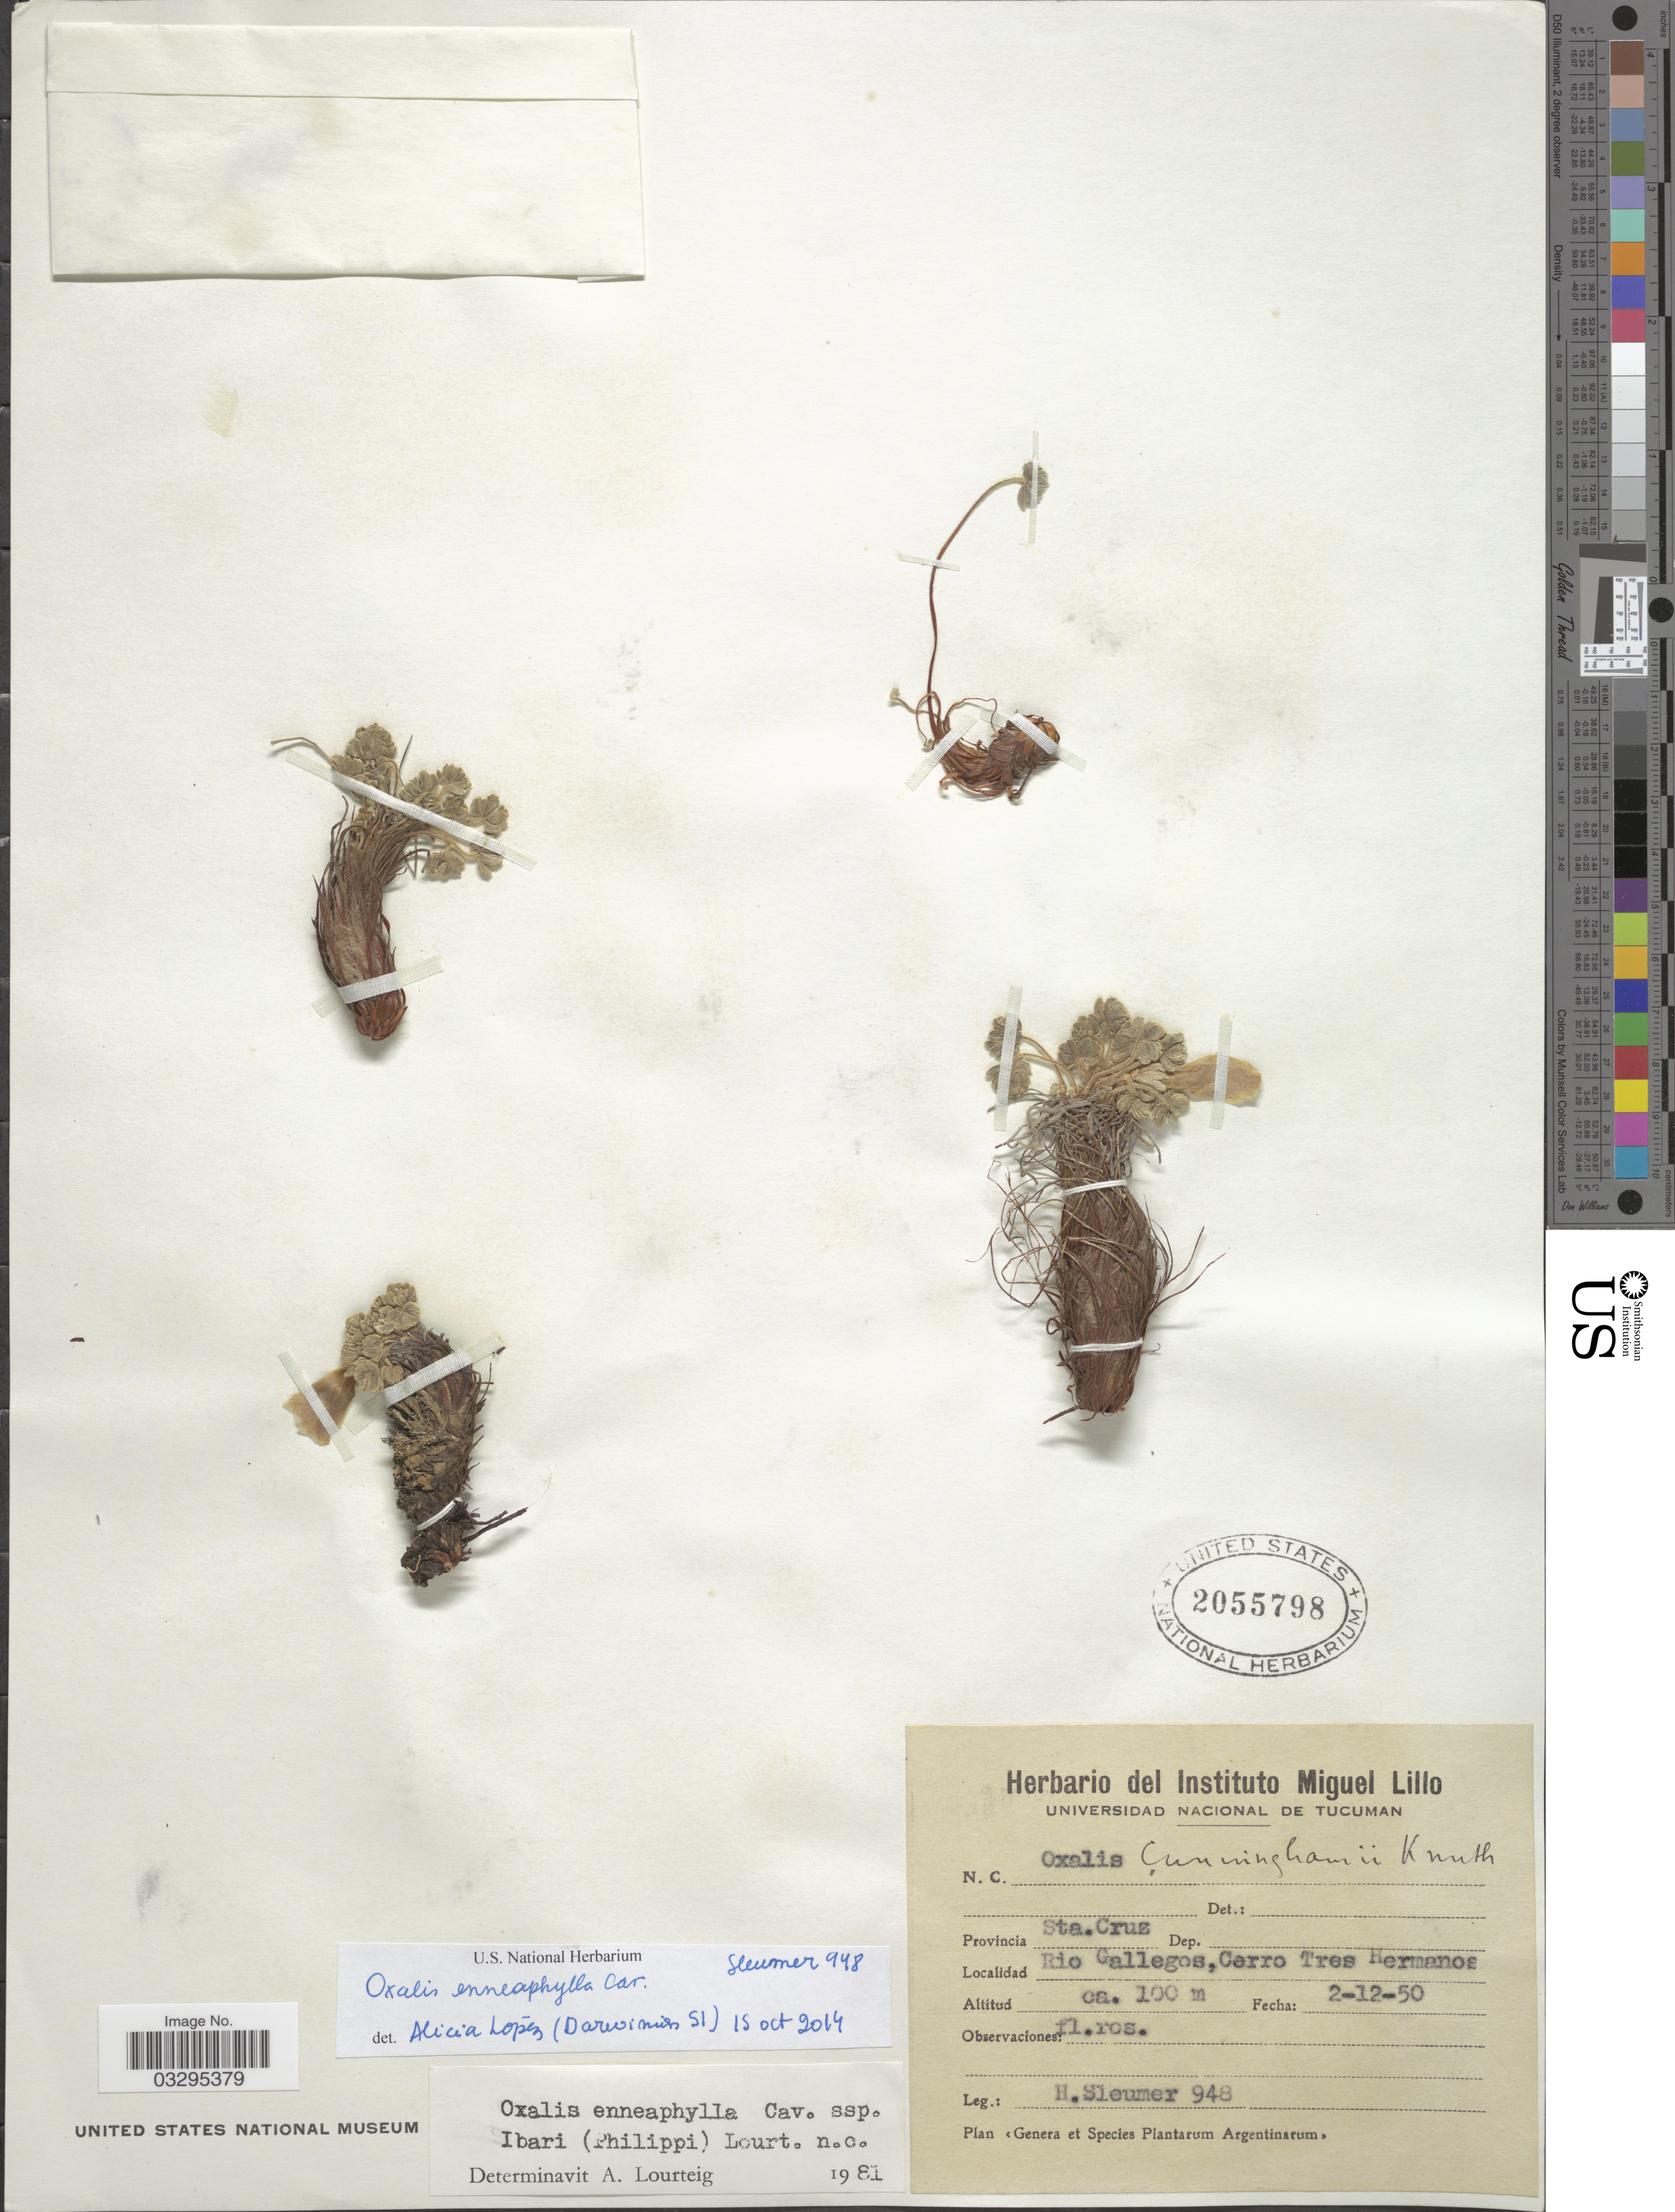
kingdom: Plantae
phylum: Tracheophyta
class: Magnoliopsida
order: Oxalidales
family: Oxalidaceae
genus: Oxalis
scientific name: Oxalis enneaphylla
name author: Cav.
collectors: H. O. Sleumer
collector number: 948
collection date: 1950-12-02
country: Argentina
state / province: Santa Cruz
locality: Rio Gallegos, Cerro Tres Hermanos.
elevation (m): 100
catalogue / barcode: US 2055798